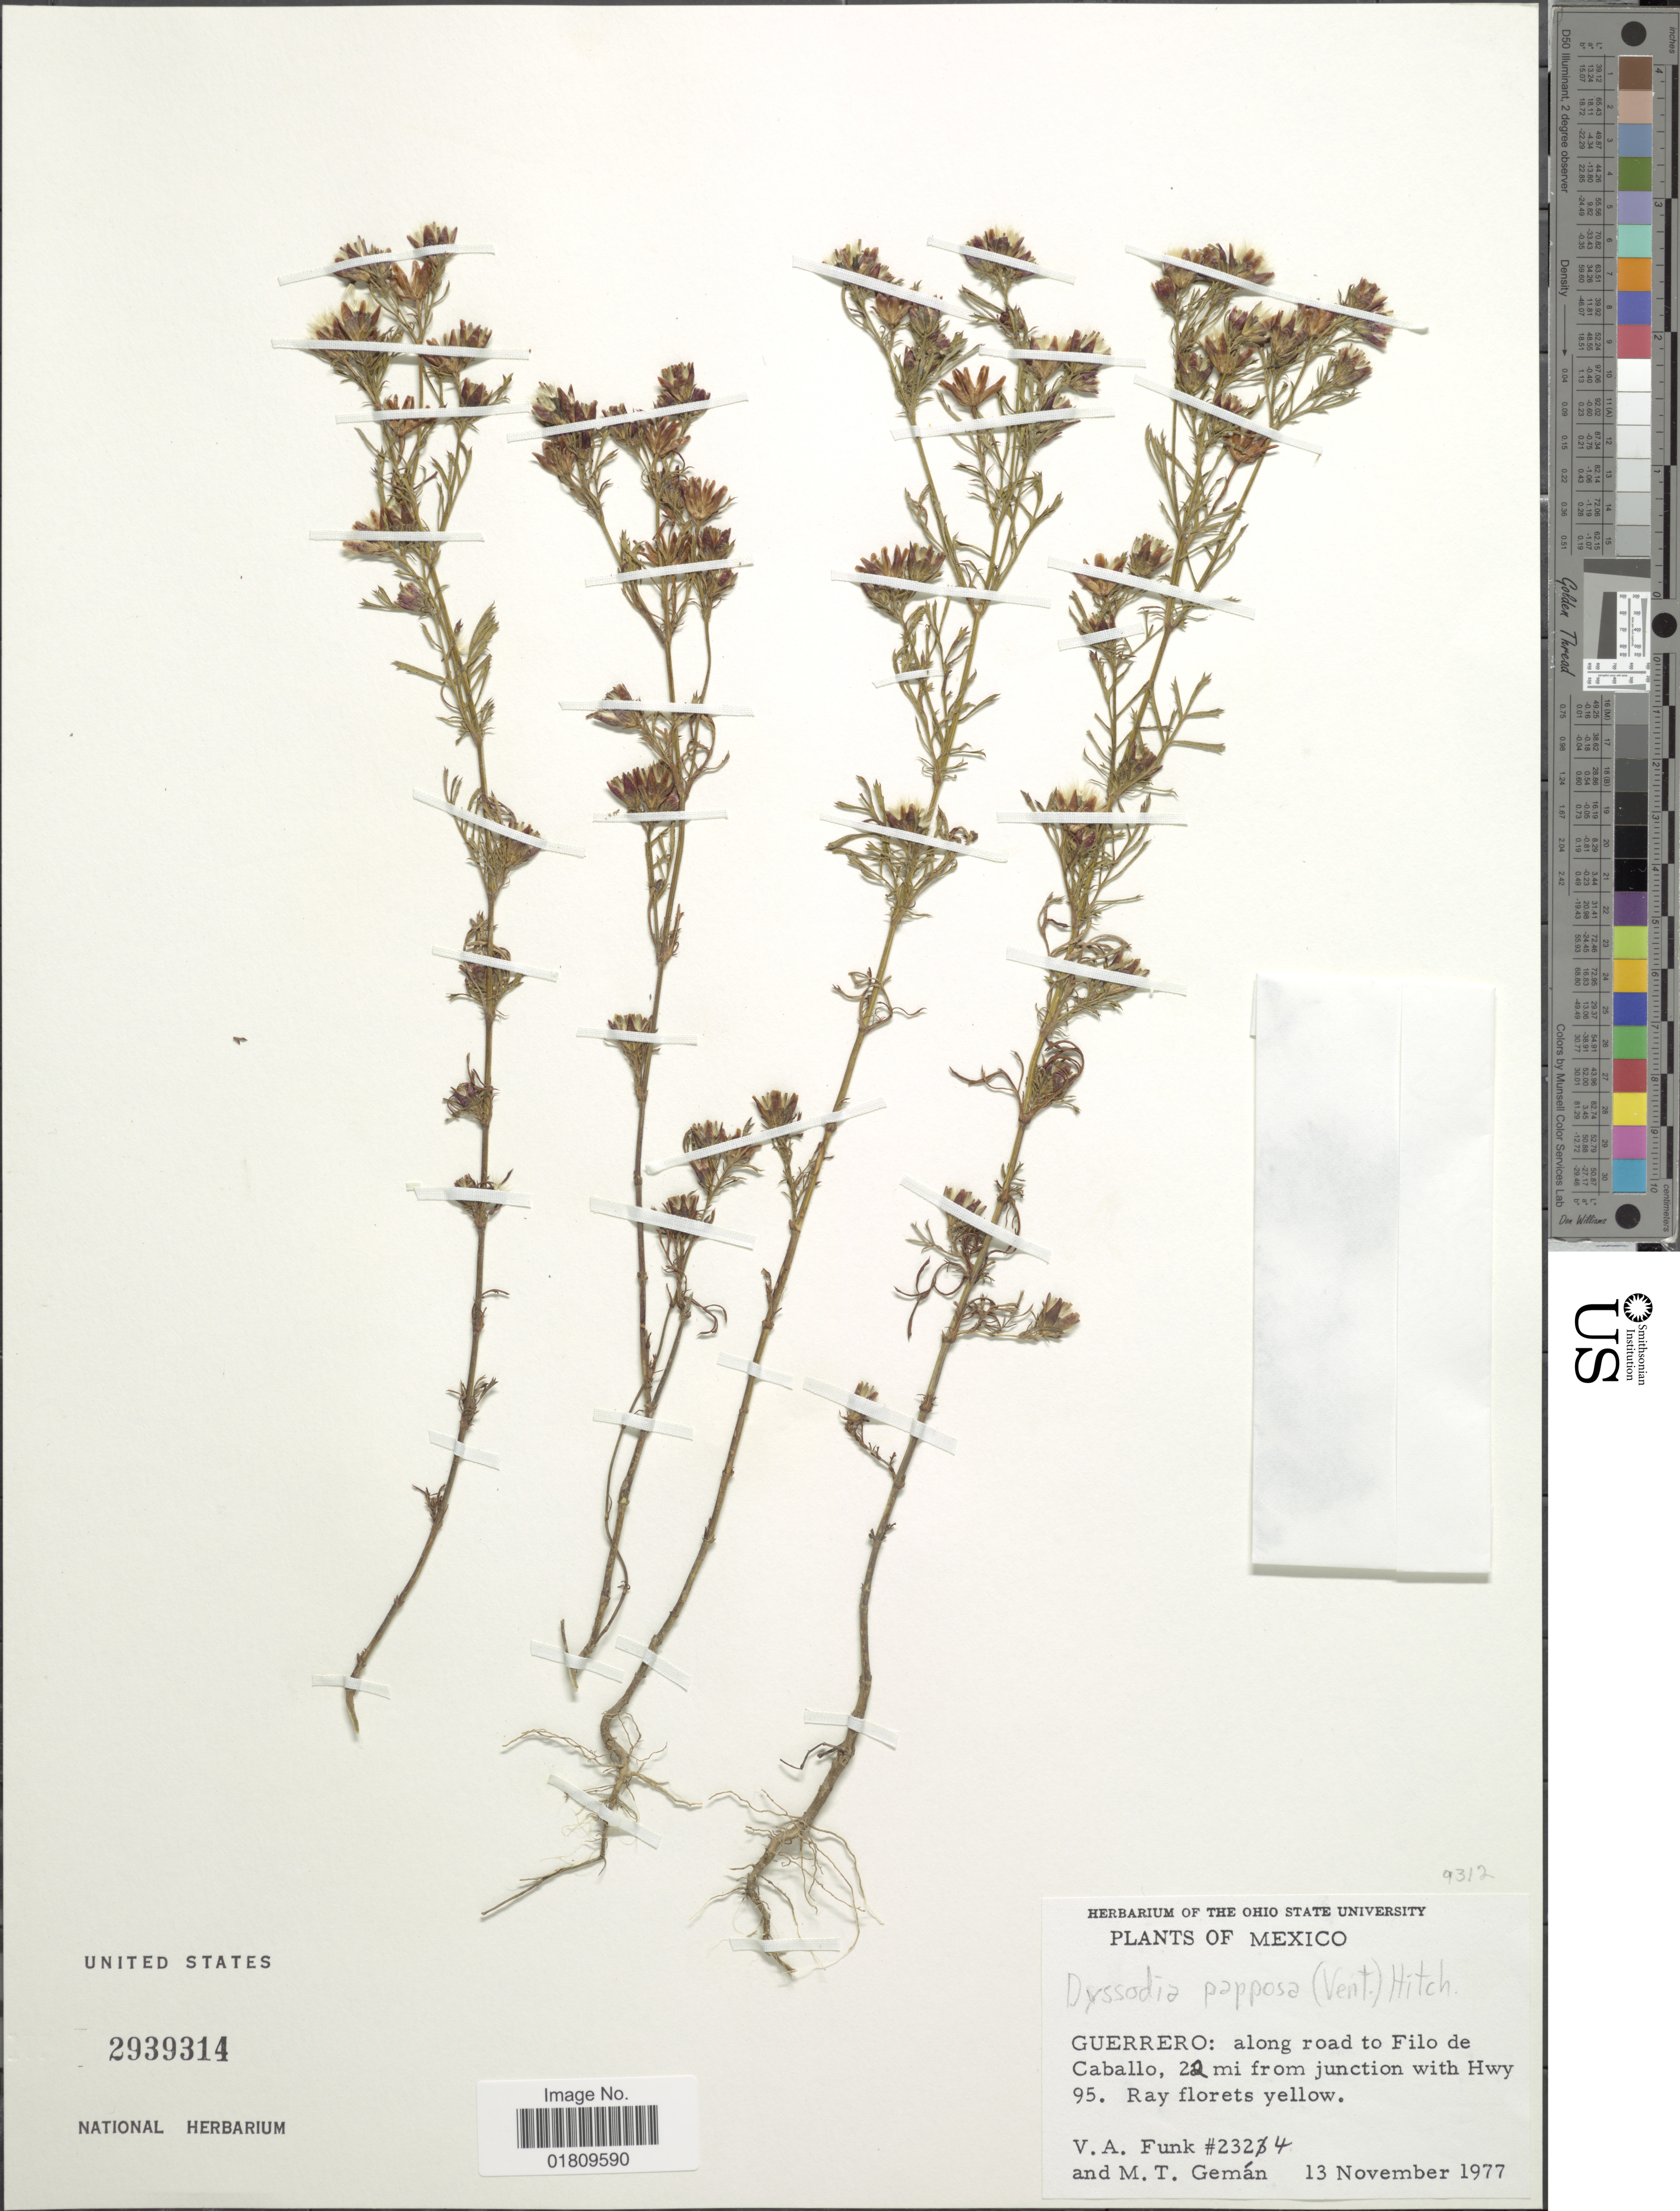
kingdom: Plantae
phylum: Tracheophyta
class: Magnoliopsida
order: Asterales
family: Asteraceae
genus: Dyssodia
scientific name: Dyssodia papposa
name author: (Vent.) Hitchc.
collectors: V. Funk & M. Gemán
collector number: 23214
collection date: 1977-12-13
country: Mexico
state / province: Guerrero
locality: Along road to Filo de Caballo, 22 mi from junction with Hwy 95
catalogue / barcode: US 2939314